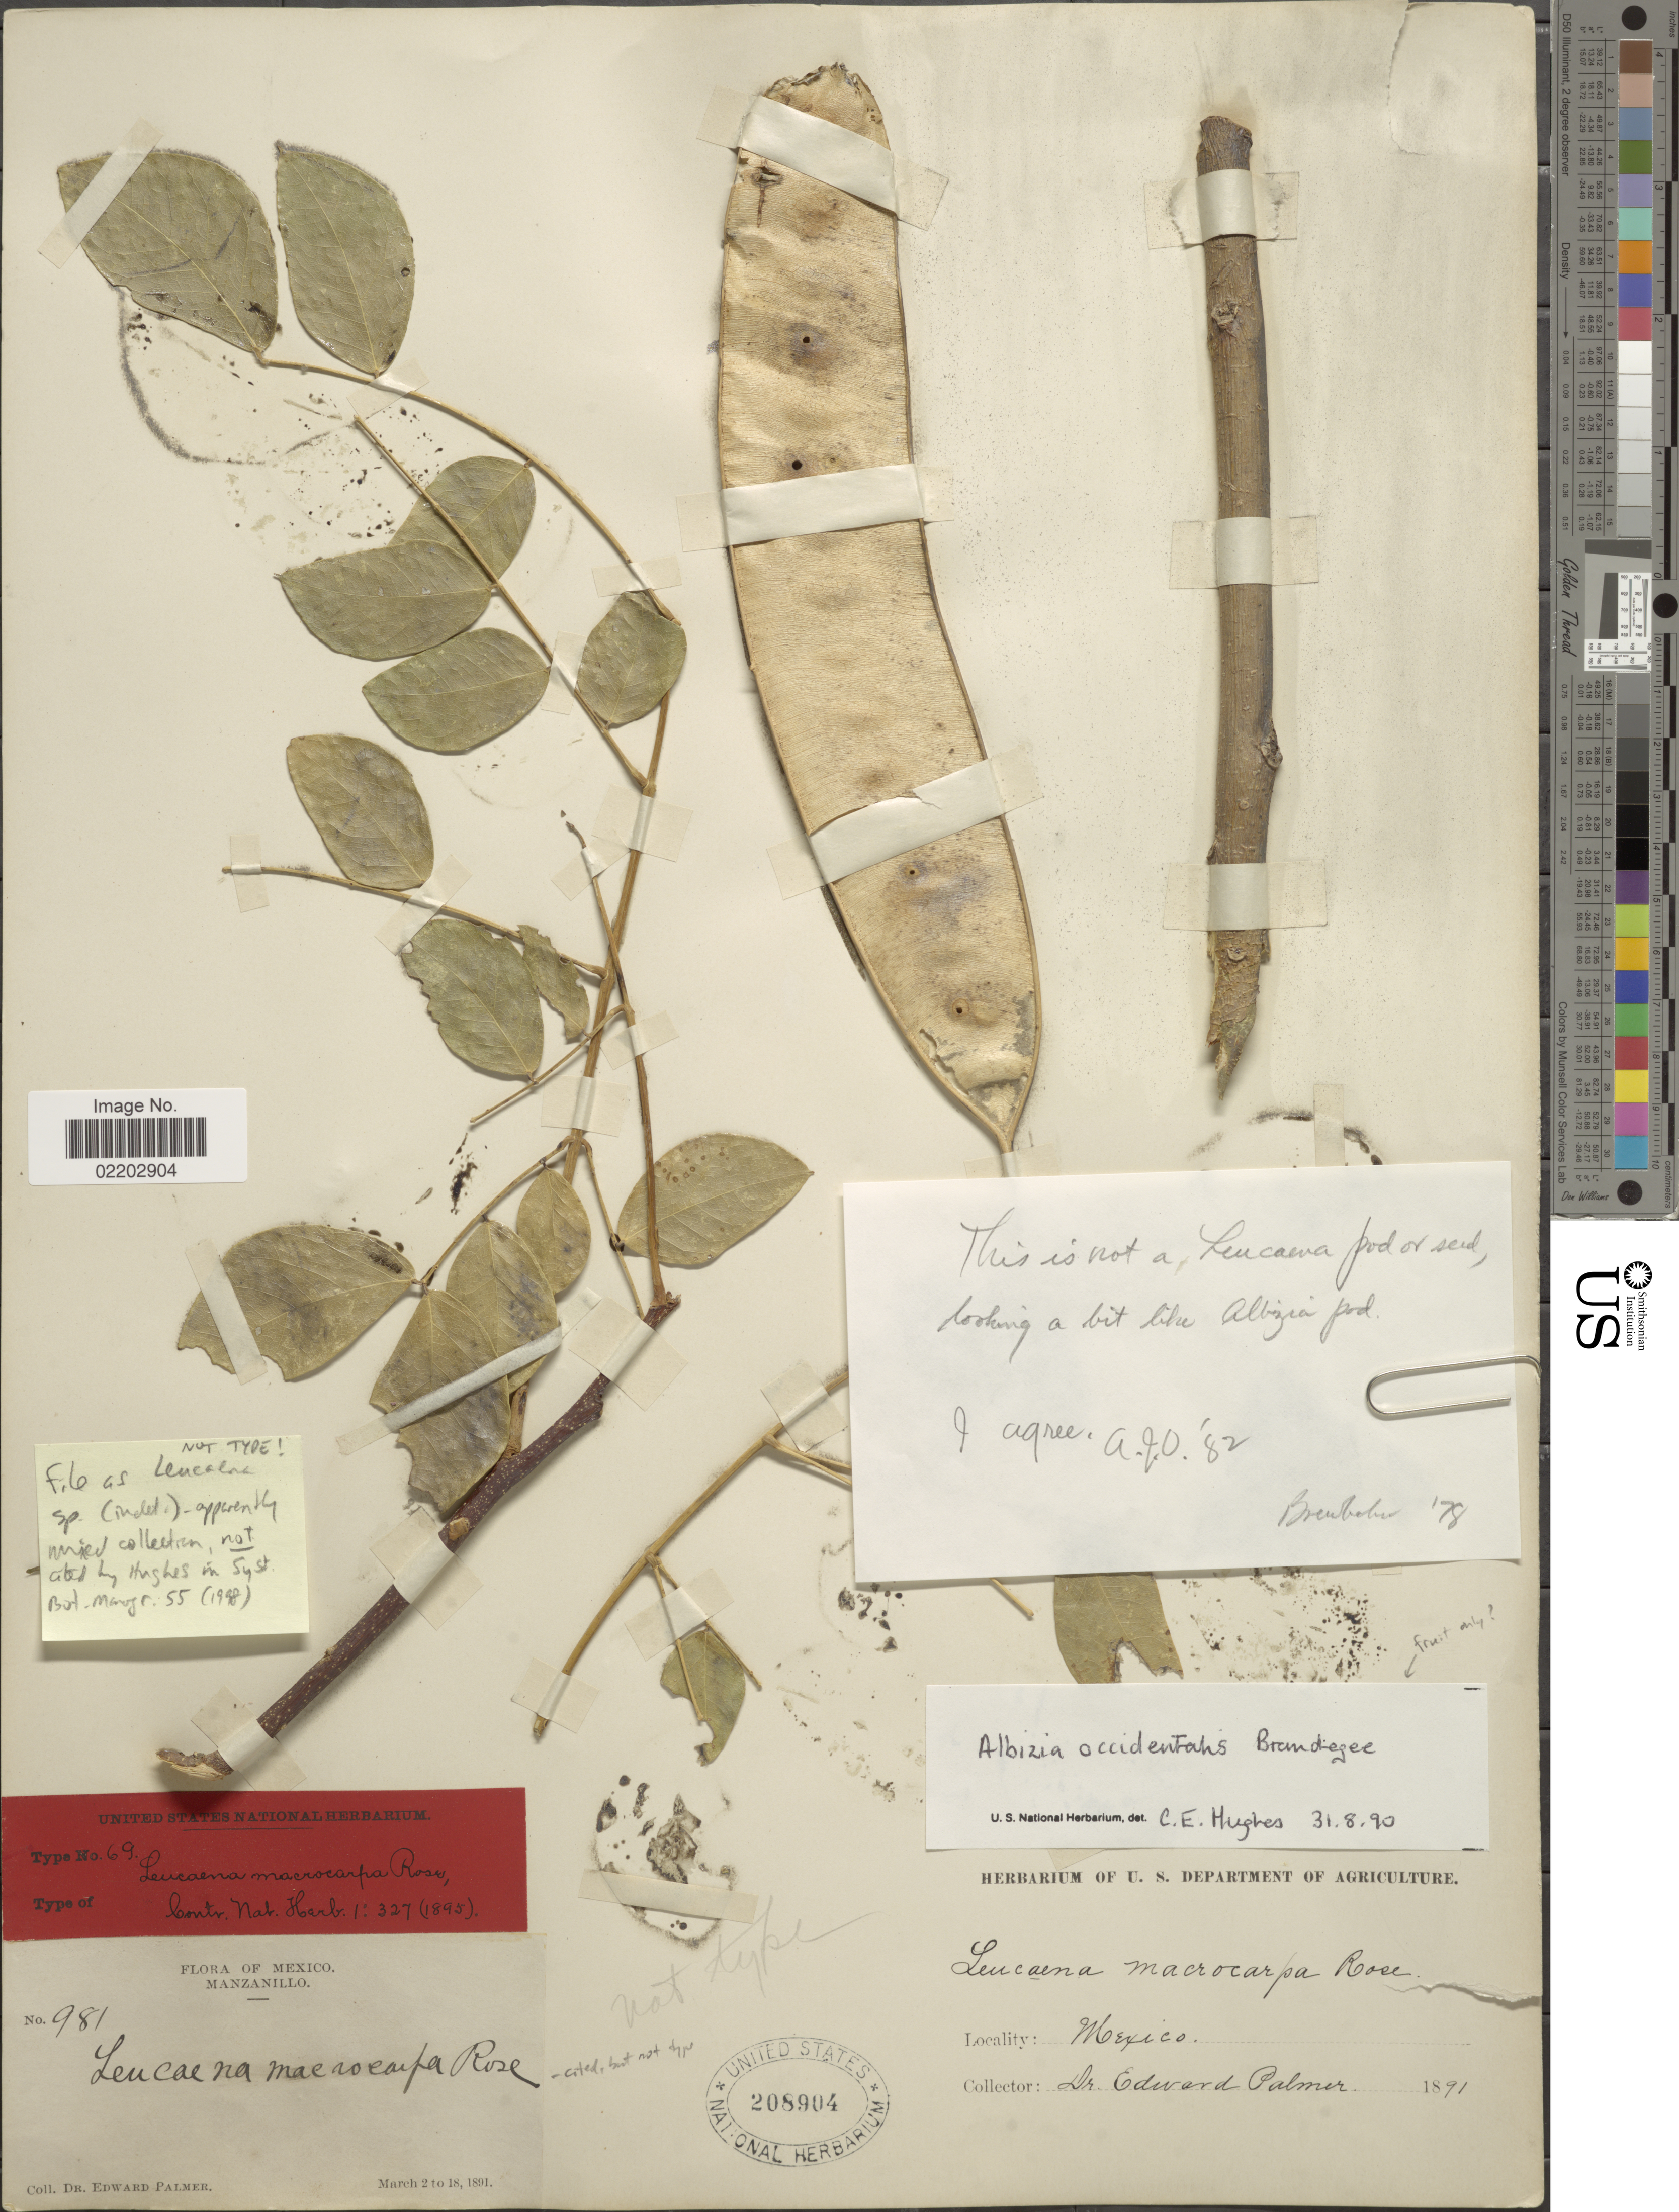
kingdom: Plantae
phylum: Tracheophyta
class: Magnoliopsida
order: Fabales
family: Fabaceae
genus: Leucaena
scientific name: Leucaena sp.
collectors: E. Palmer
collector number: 981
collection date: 1891-03-02/1891-03-18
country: Mexico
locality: Manzanillo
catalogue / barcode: US 208904